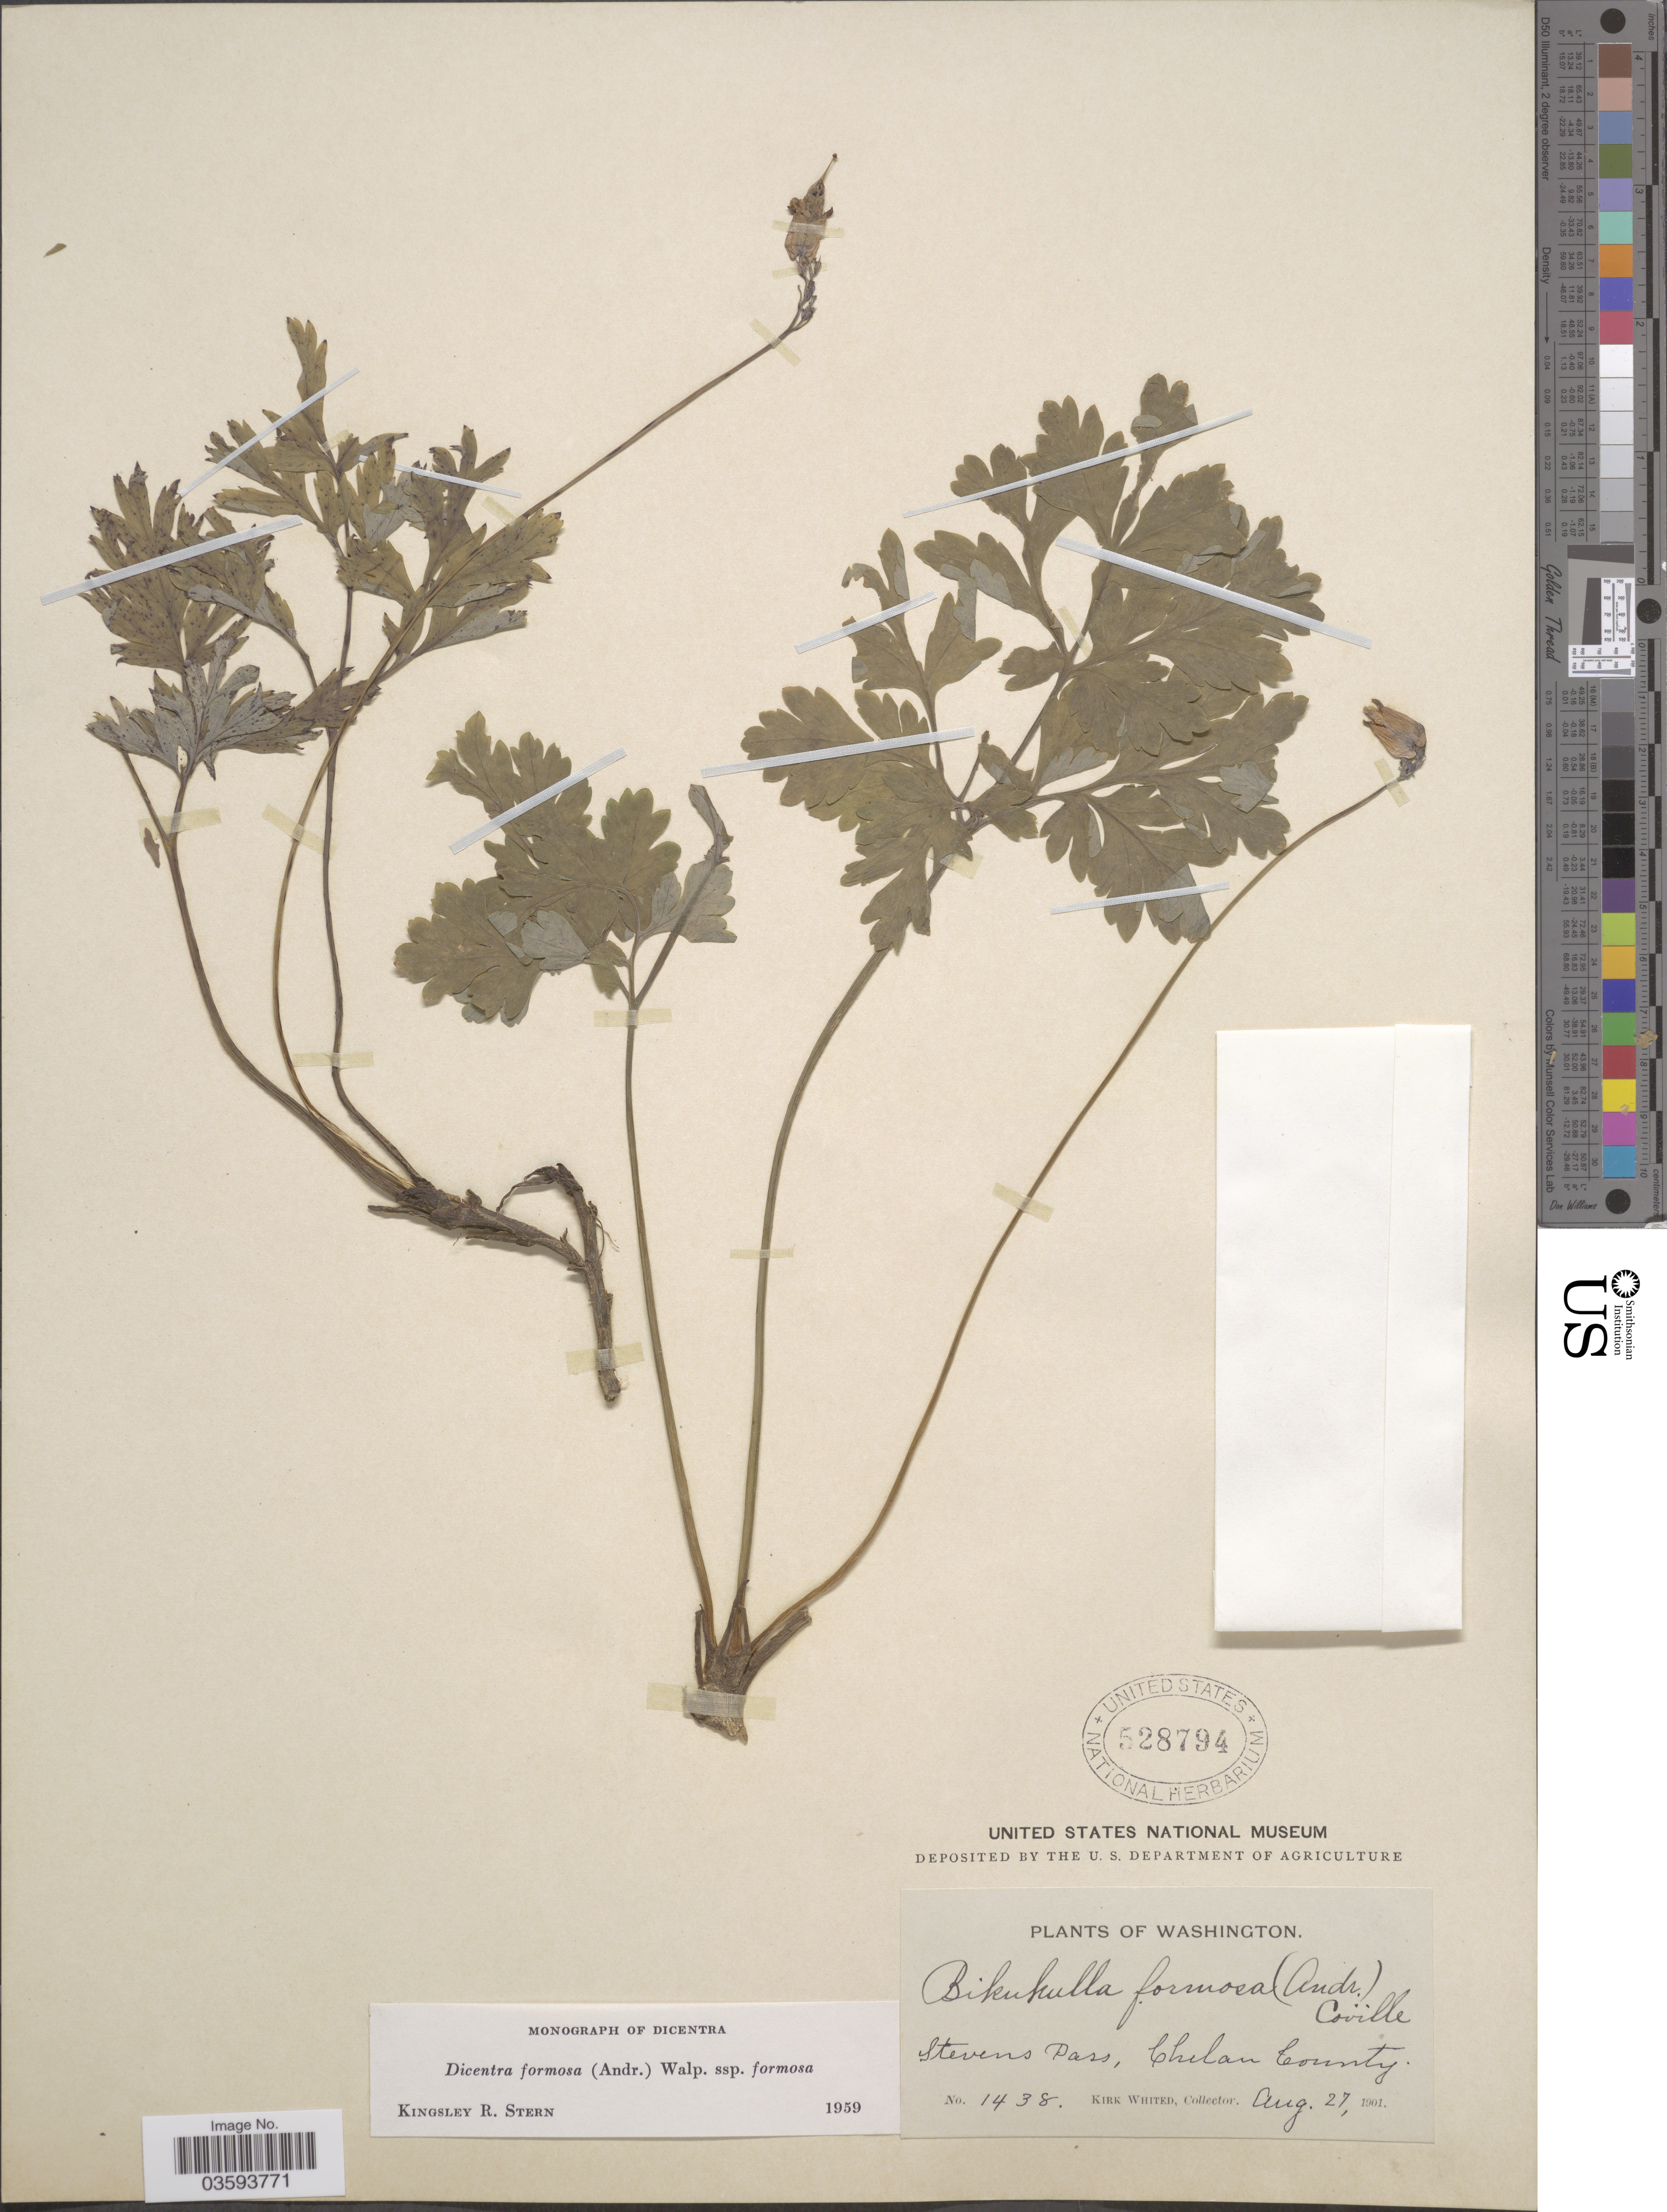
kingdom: Plantae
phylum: Tracheophyta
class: Magnoliopsida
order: Ranunculales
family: Papaveraceae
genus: Dicentra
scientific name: Dicentra formosa subsp. formosa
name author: (Haw.) Walp.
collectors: K. Whited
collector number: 1438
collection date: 1901-08-27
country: United States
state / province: Washington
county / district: Chelan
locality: Stevens Pass, Chelan County.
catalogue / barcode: US 528794